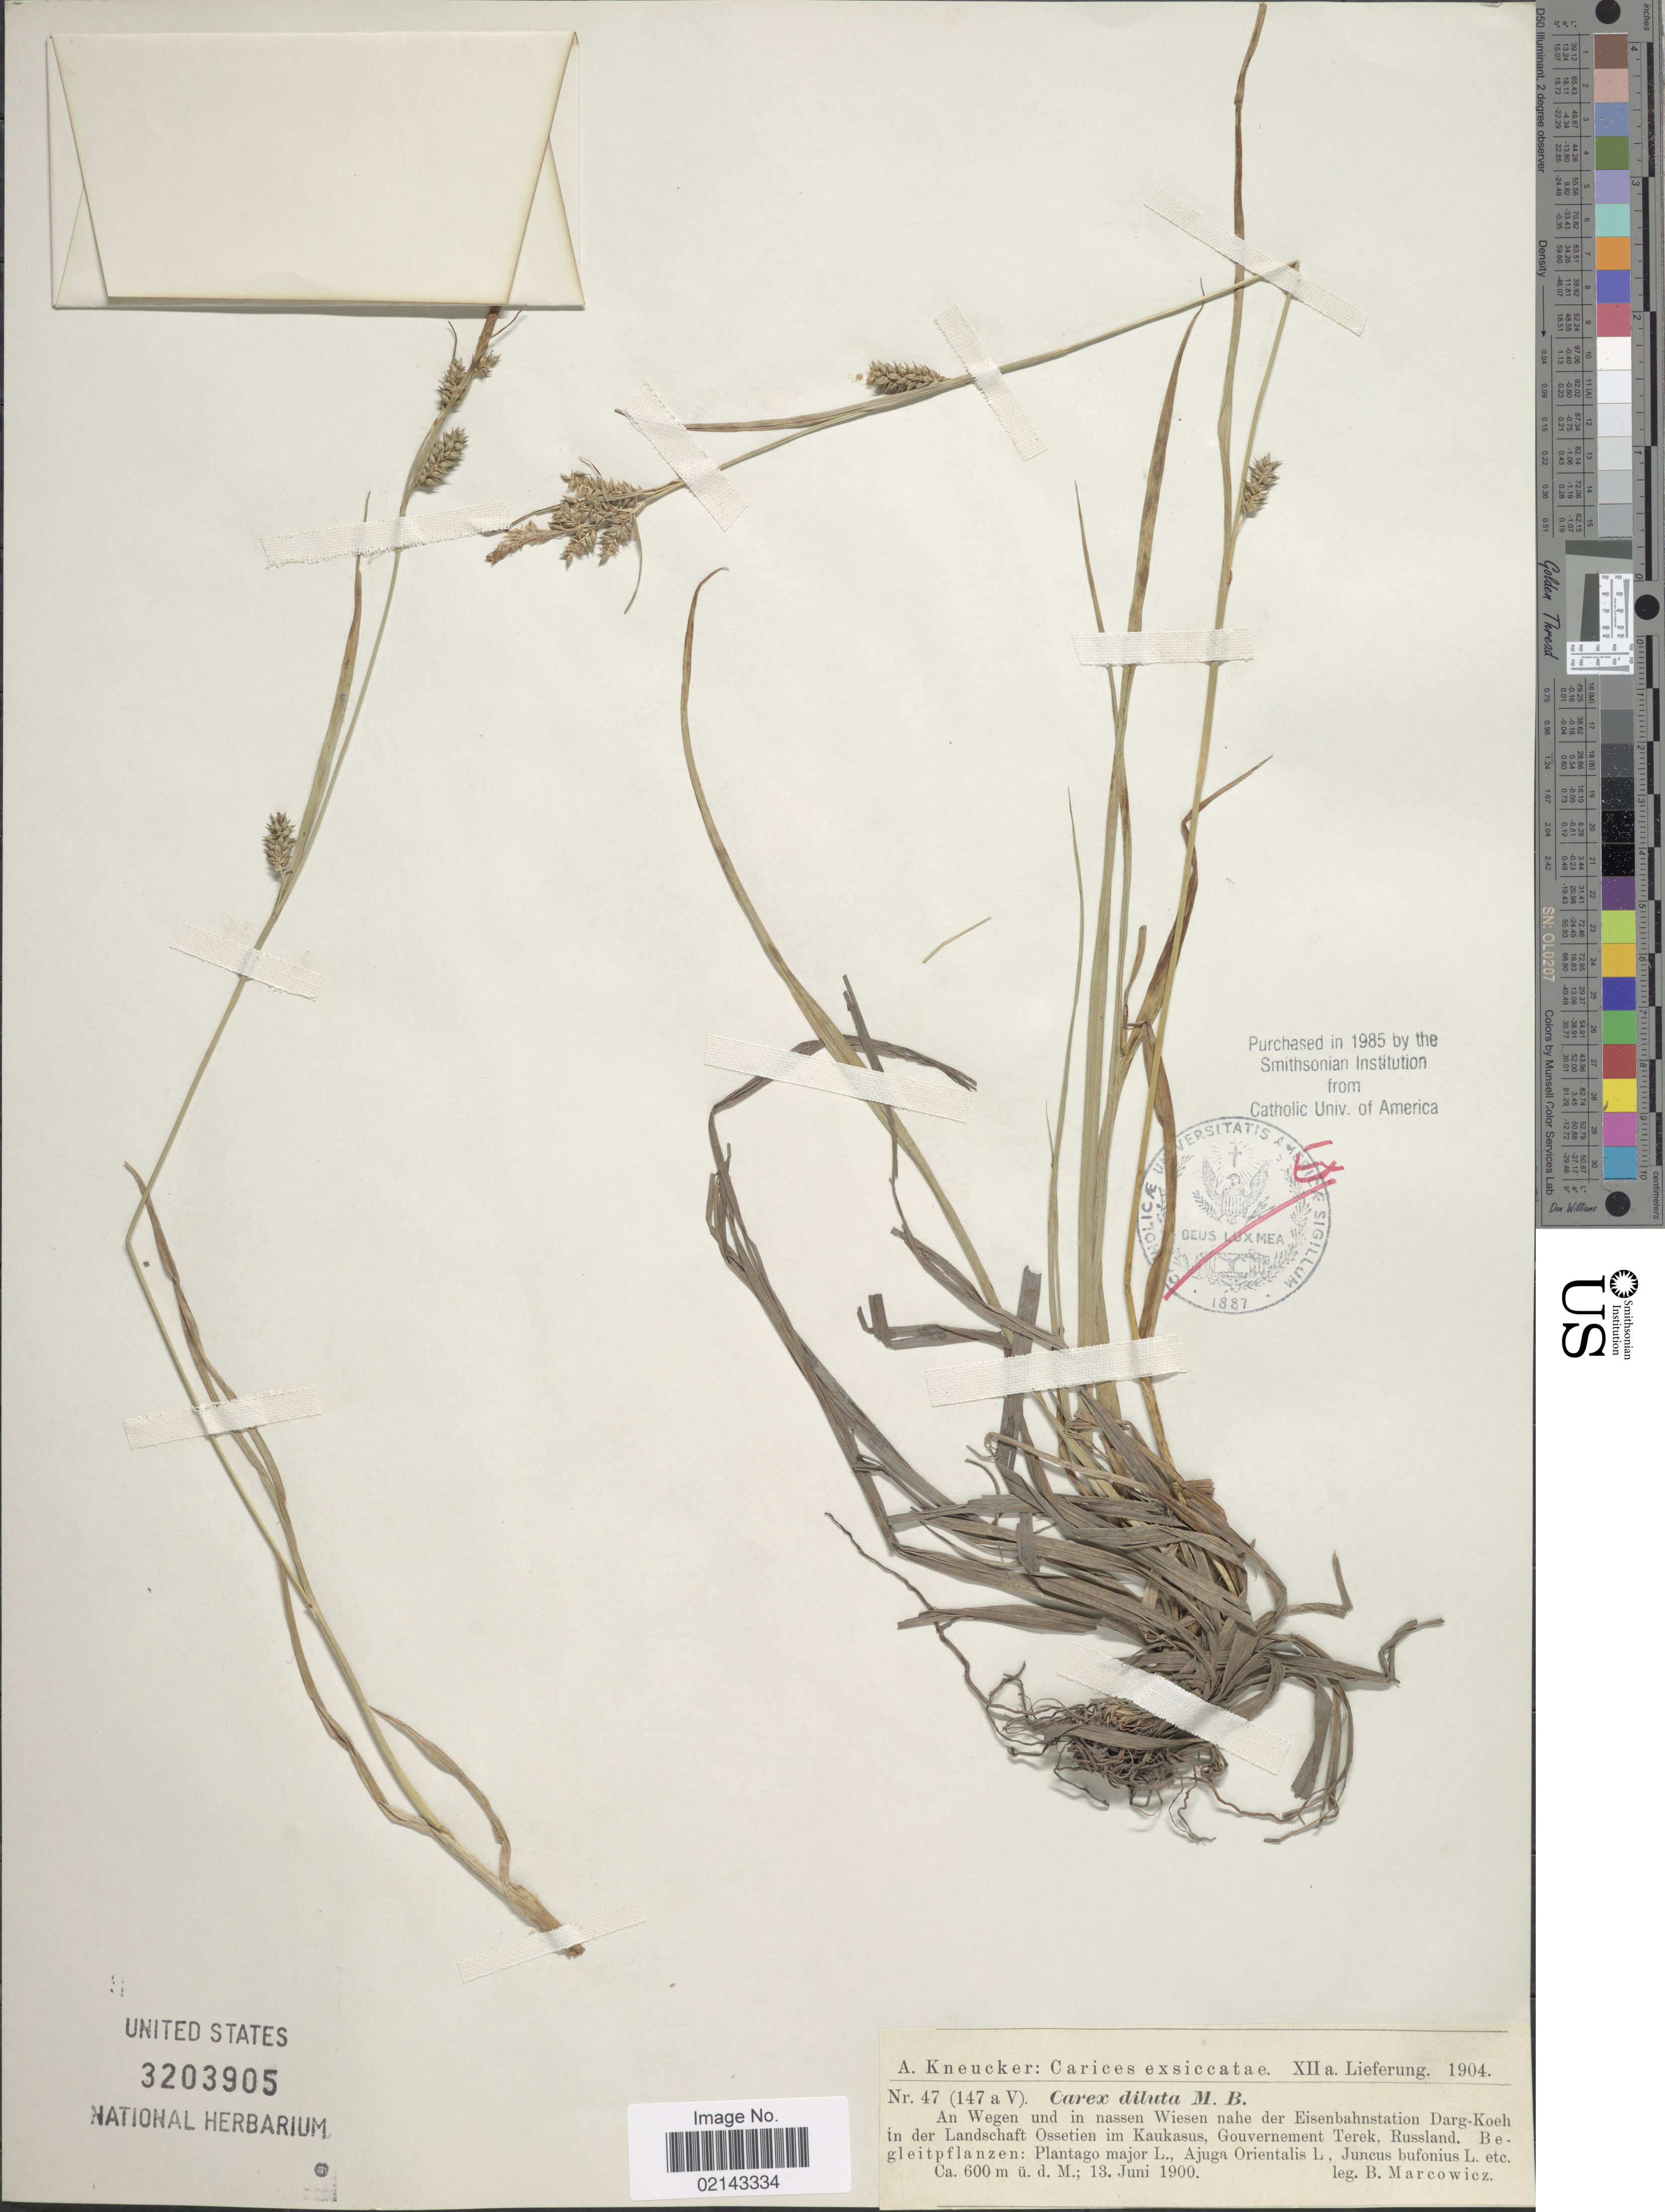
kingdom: Plantae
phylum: Tracheophyta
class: Liliopsida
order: Poales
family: Cyperaceae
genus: Carex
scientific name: Carex diluta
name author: M. Bieb.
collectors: B. Marcowicz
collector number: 47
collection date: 1900-06-13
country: Russian Federation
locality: An Wegen und in nassen Wiesen nahe der Eisenbahnstation Darg-Koeh in der Lanschaft Ossetien im Kaukasus, Governement Terek, Russland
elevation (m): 600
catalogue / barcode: US 3203905